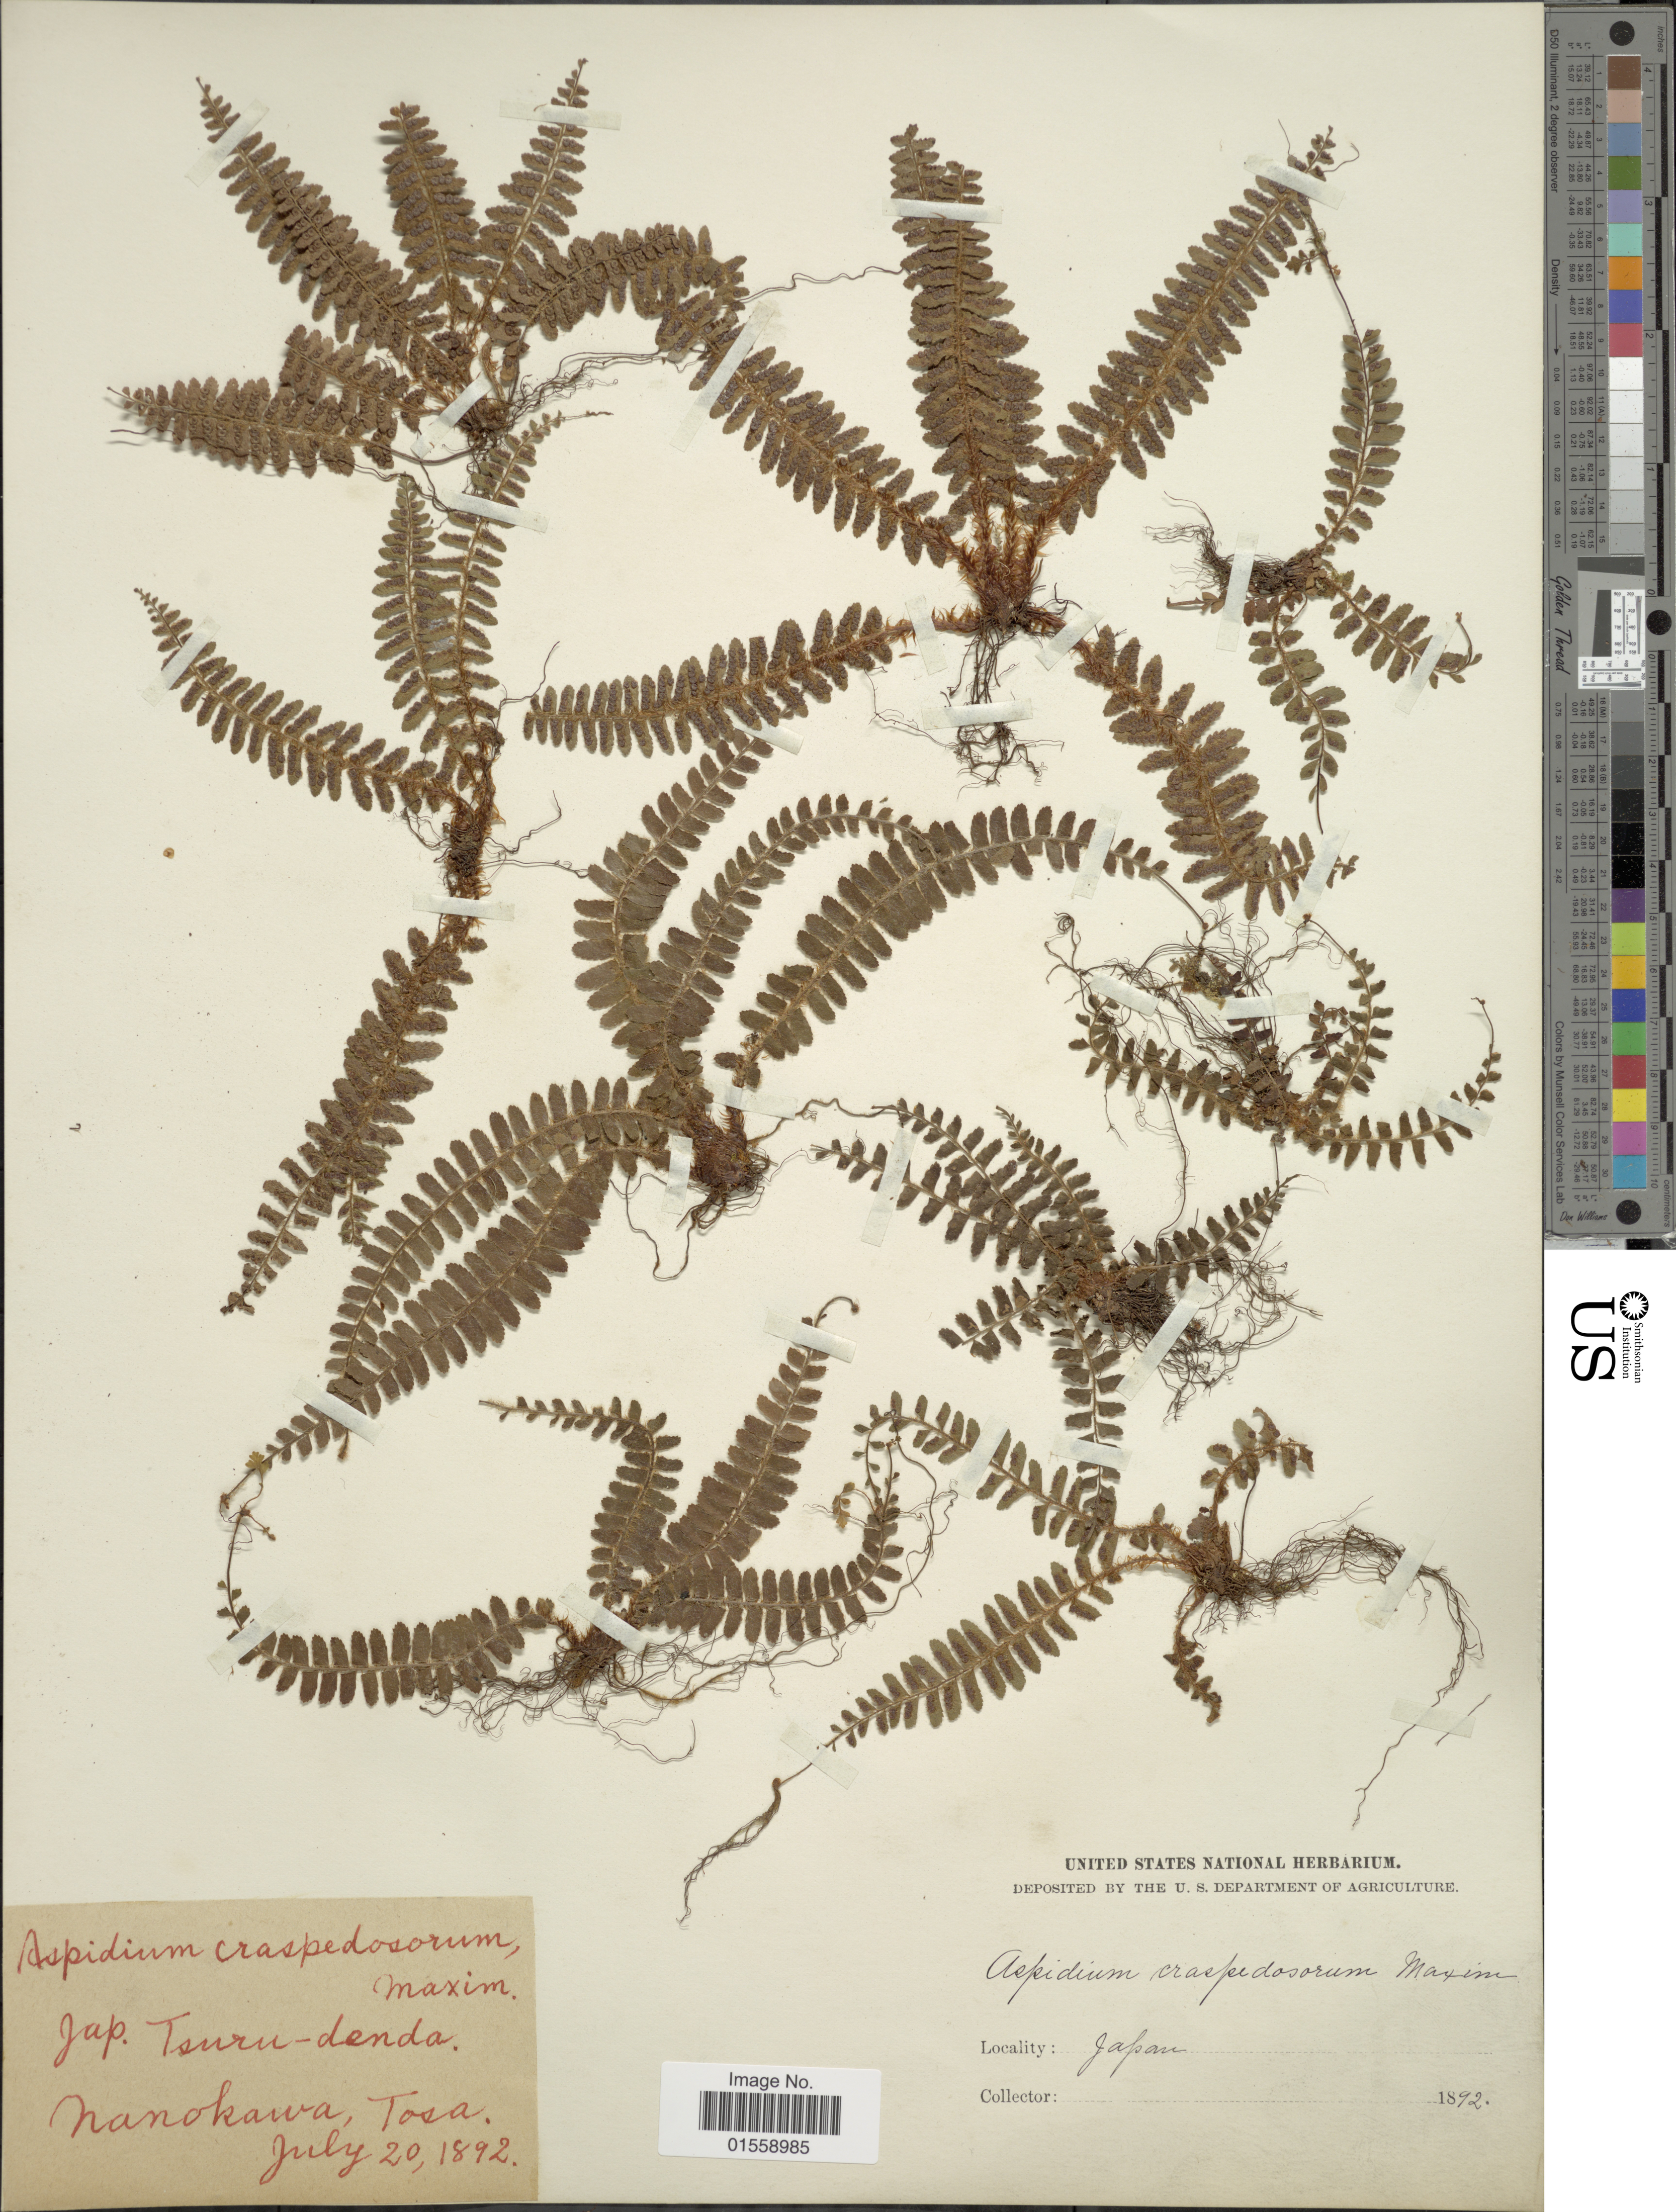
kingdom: Plantae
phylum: Tracheophyta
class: Polypodiopsida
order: Polypodiales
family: Dryopteridaceae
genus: Polystichum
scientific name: Polystichum craspedosorum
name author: (Maxim.) Diels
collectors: ex herb. United States National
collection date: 1892-07-20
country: Japan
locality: Tsuru-denda, Nanokawa, Tosa.